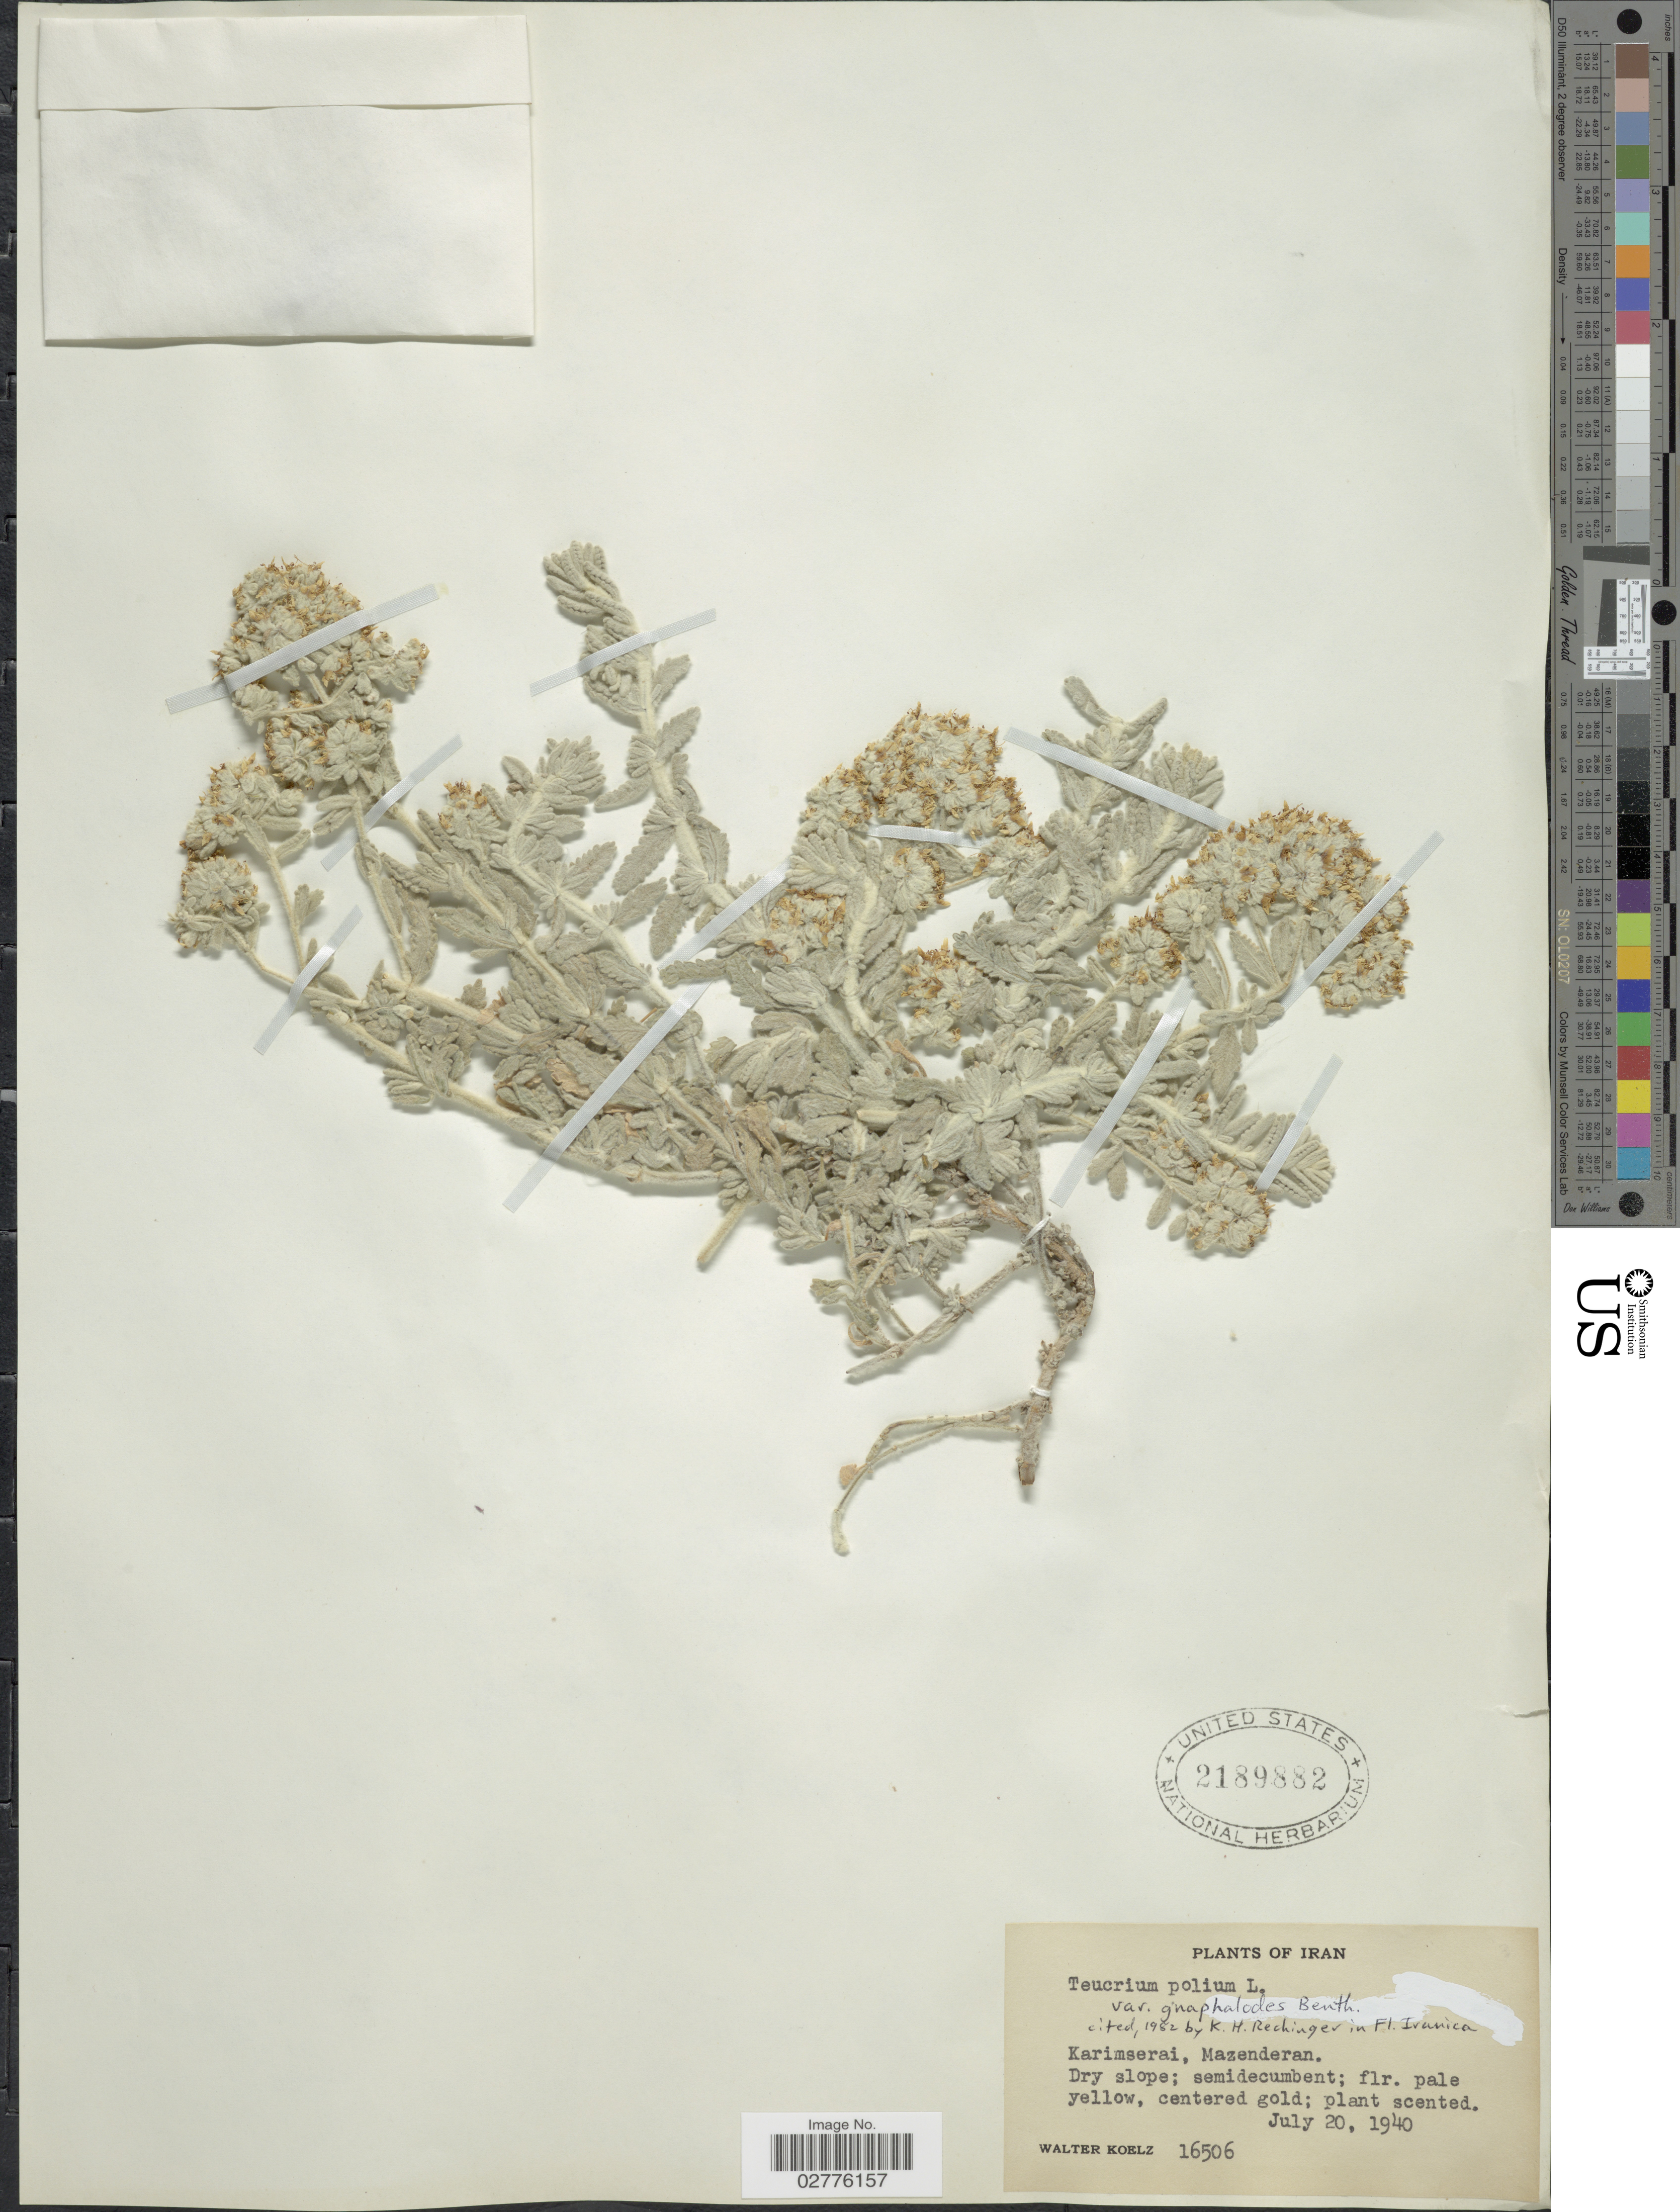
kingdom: Plantae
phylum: Tracheophyta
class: Magnoliopsida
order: Lamiales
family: Lamiaceae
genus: Teucrium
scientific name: Teucrium polium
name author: L.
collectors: W. N. Koelz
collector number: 16506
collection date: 1940-07-20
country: Iran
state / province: Mazandaran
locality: Karimserai, Mazenderan.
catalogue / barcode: US 2189882